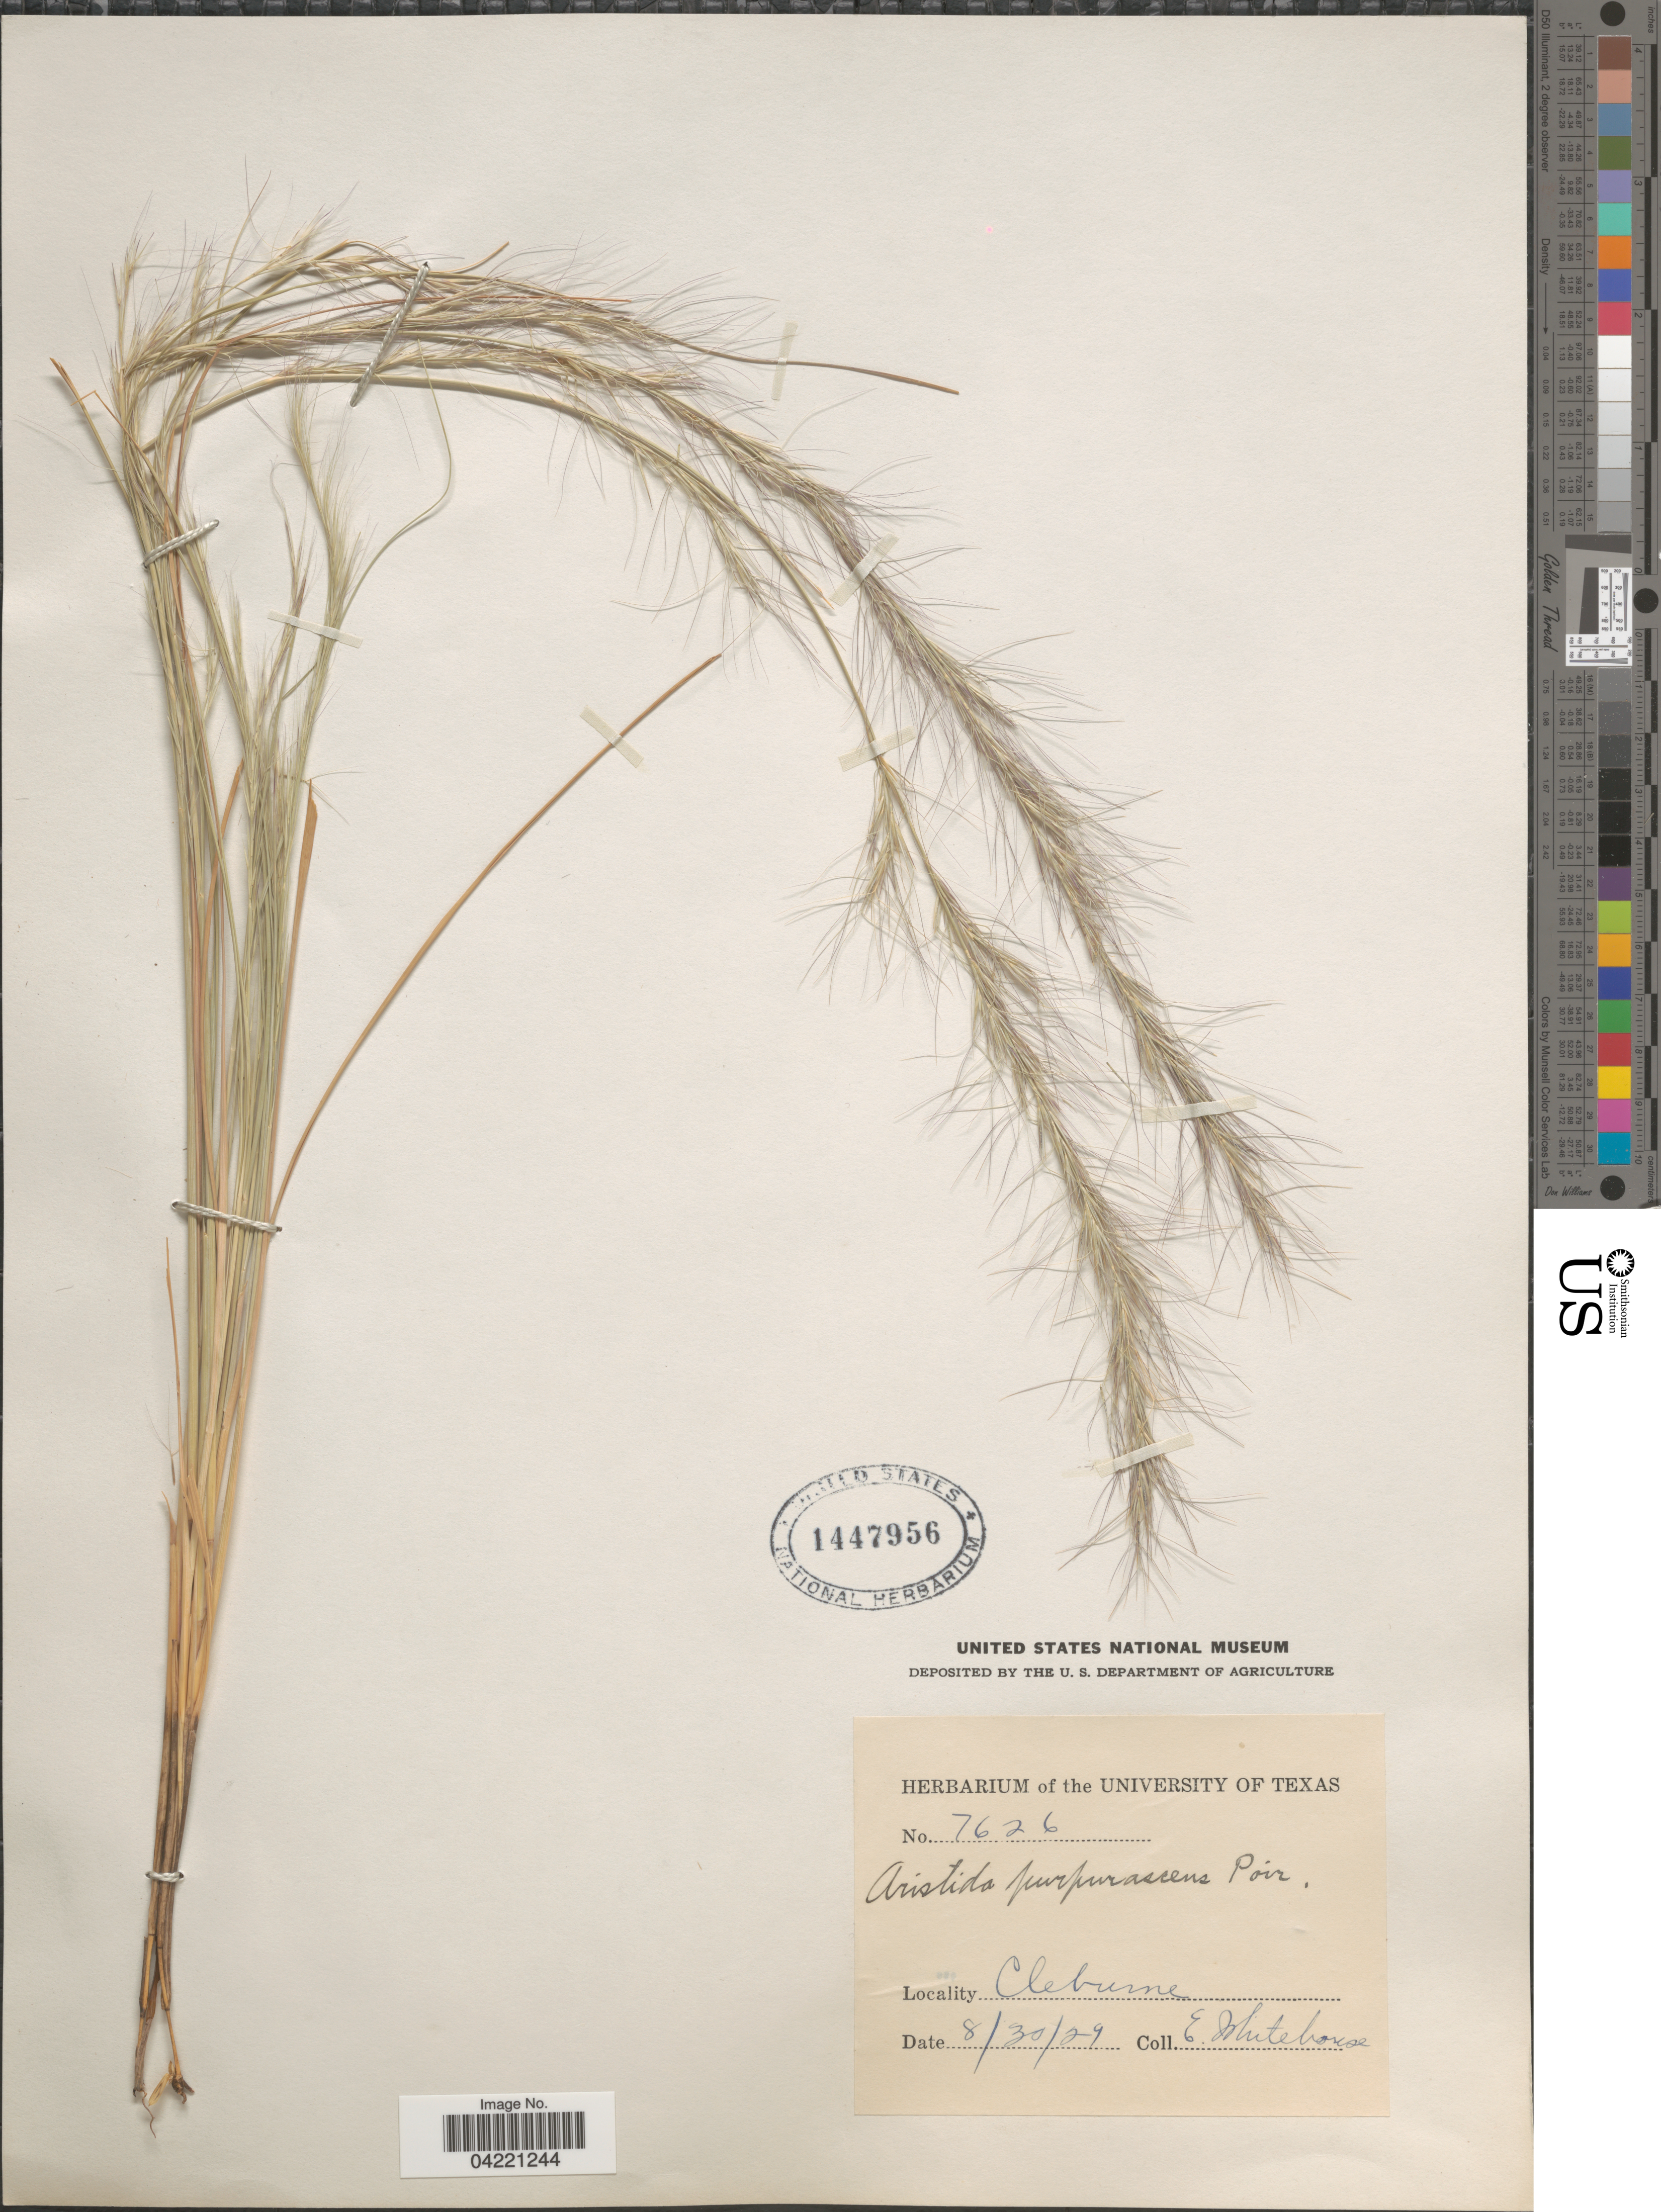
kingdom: Plantae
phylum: Tracheophyta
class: Liliopsida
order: Poales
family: Poaceae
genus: Aristida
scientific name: Aristida purpurascens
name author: Poir.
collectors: E. Whitehouse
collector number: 7626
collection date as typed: Transcribed d/m/y: 30/8/29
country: United States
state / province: Texas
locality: Cleburne.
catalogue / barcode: US 1447956